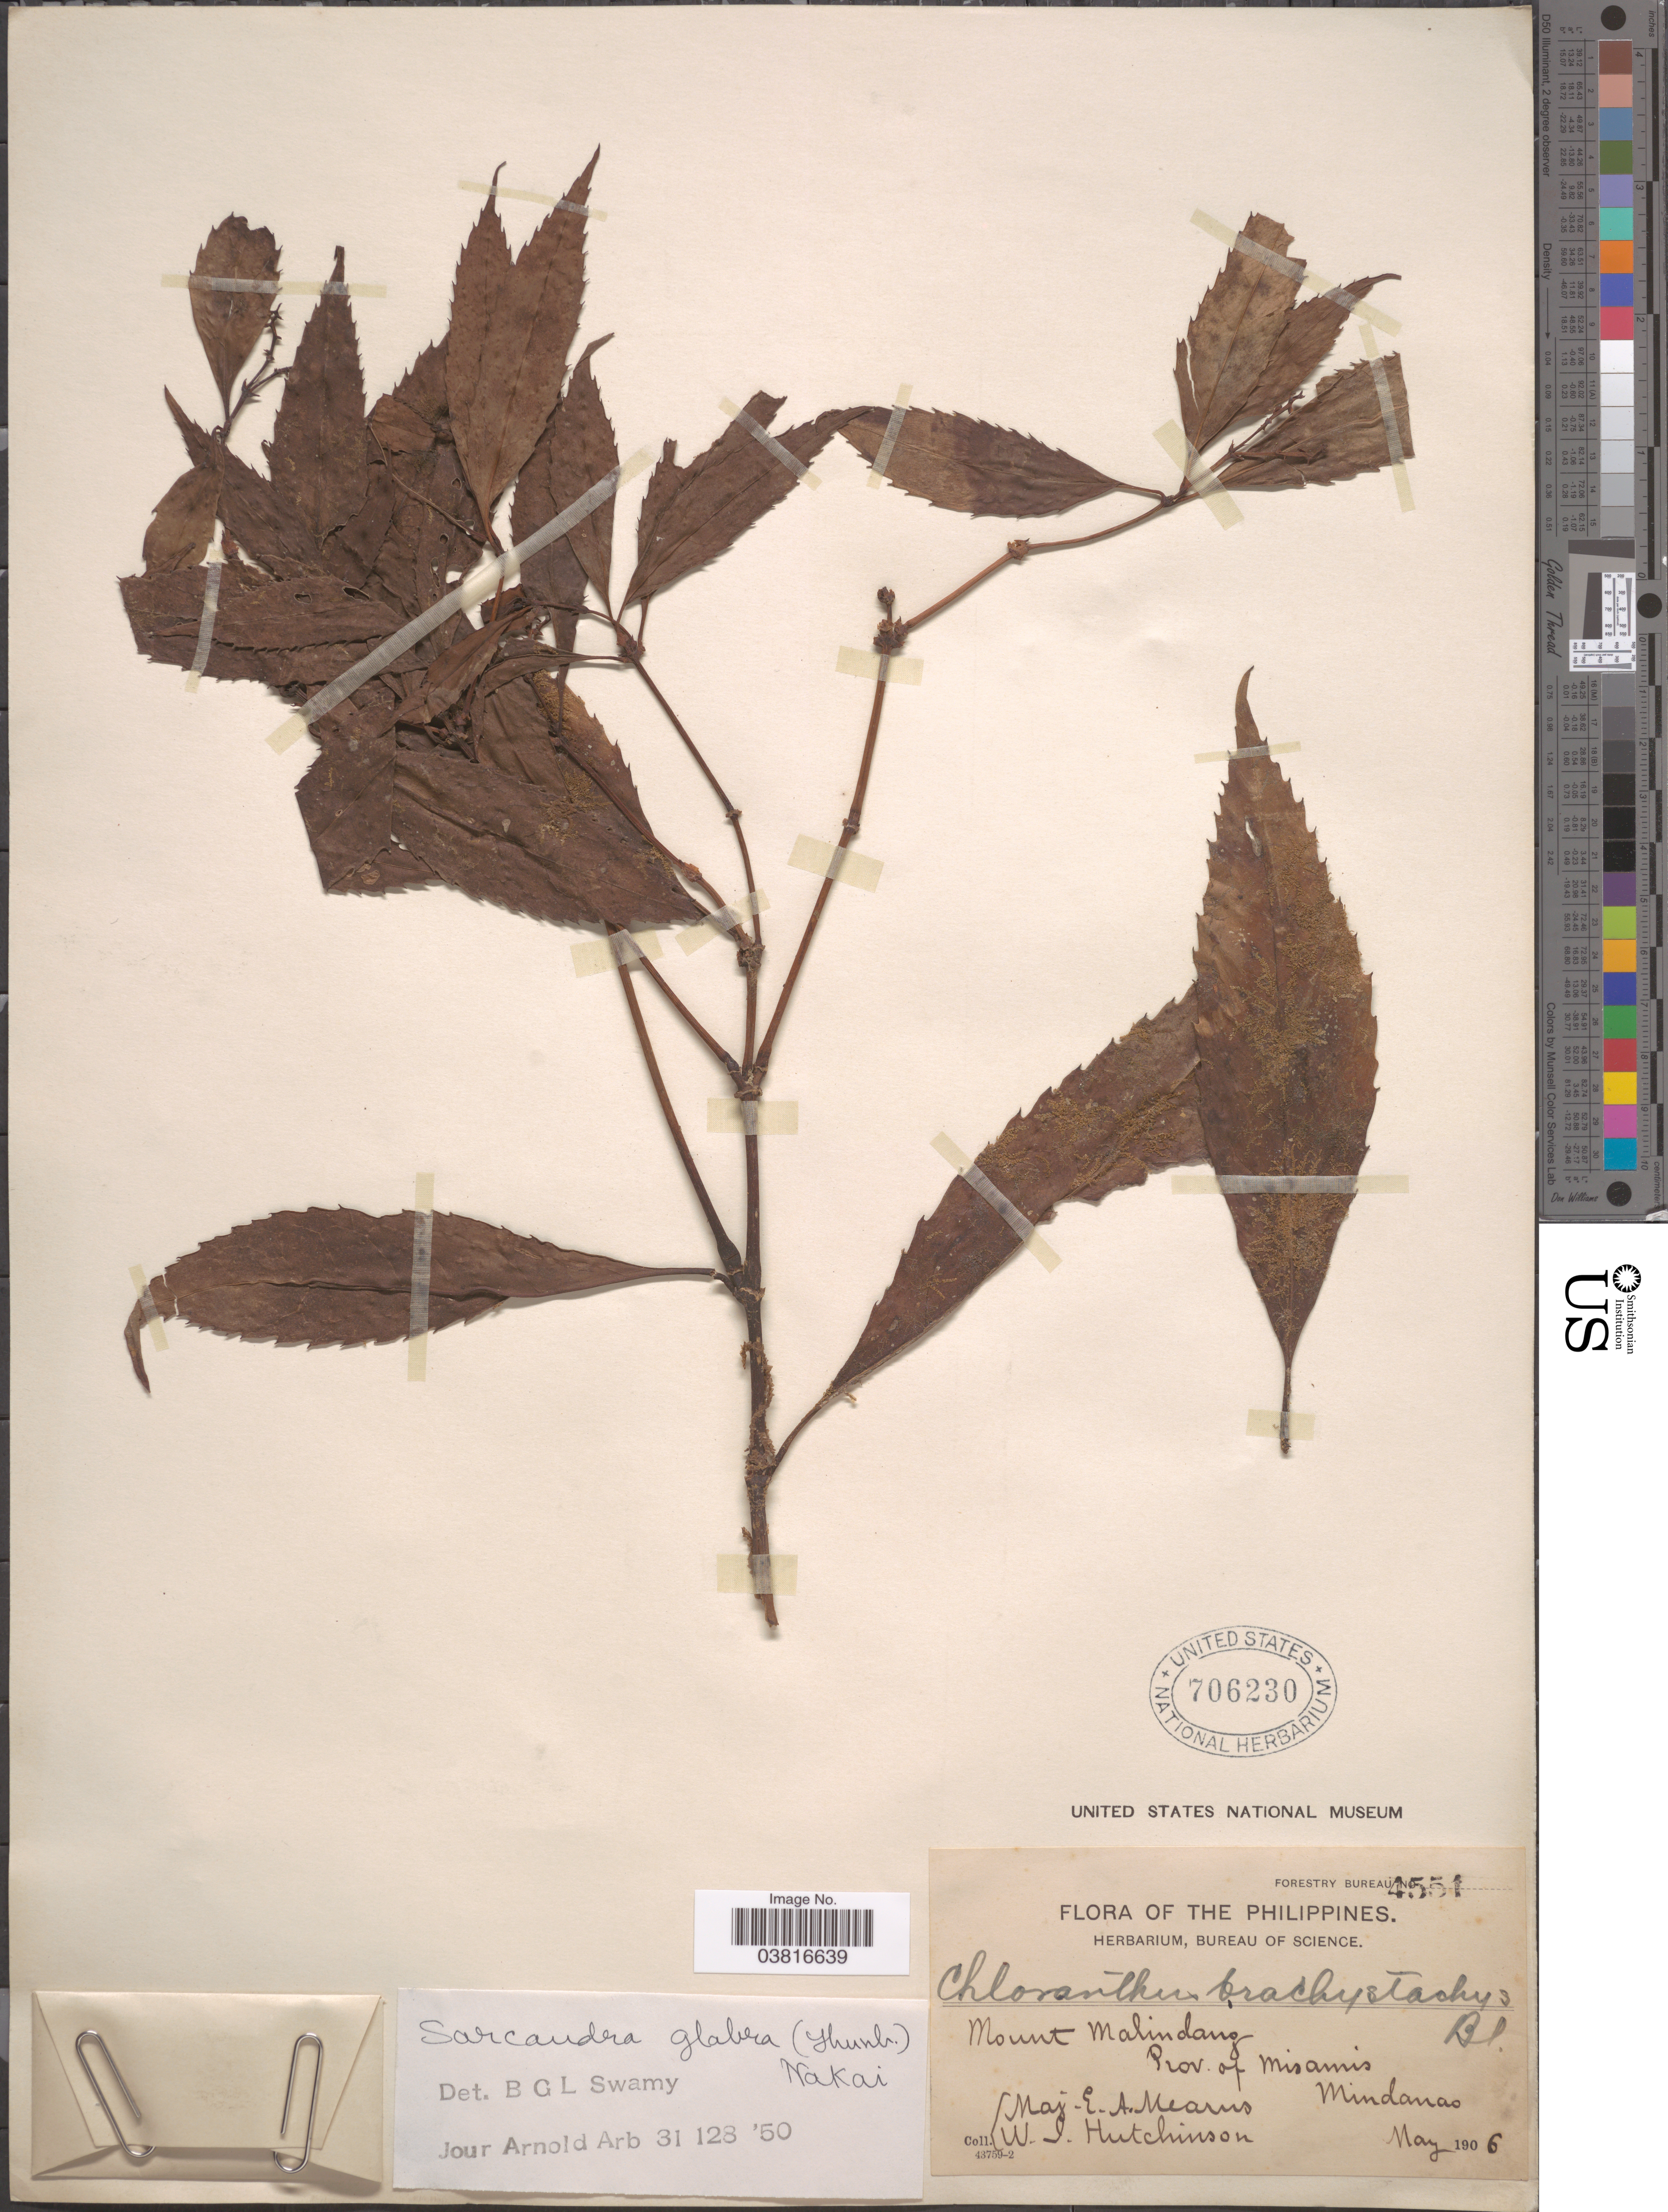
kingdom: Plantae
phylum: Tracheophyta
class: Magnoliopsida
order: Chloranthales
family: Chloranthaceae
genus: Sarcandra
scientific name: Sarcandra glabra subsp. brachystachys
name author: (Blume) Verdc.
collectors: E. A. Mearns & W. I. Hutchinson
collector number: Forestry Bureau 4551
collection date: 1906-05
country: Philippines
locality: Mount Malindang. Prov. of Misamis, Mindanao.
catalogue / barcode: US 706230